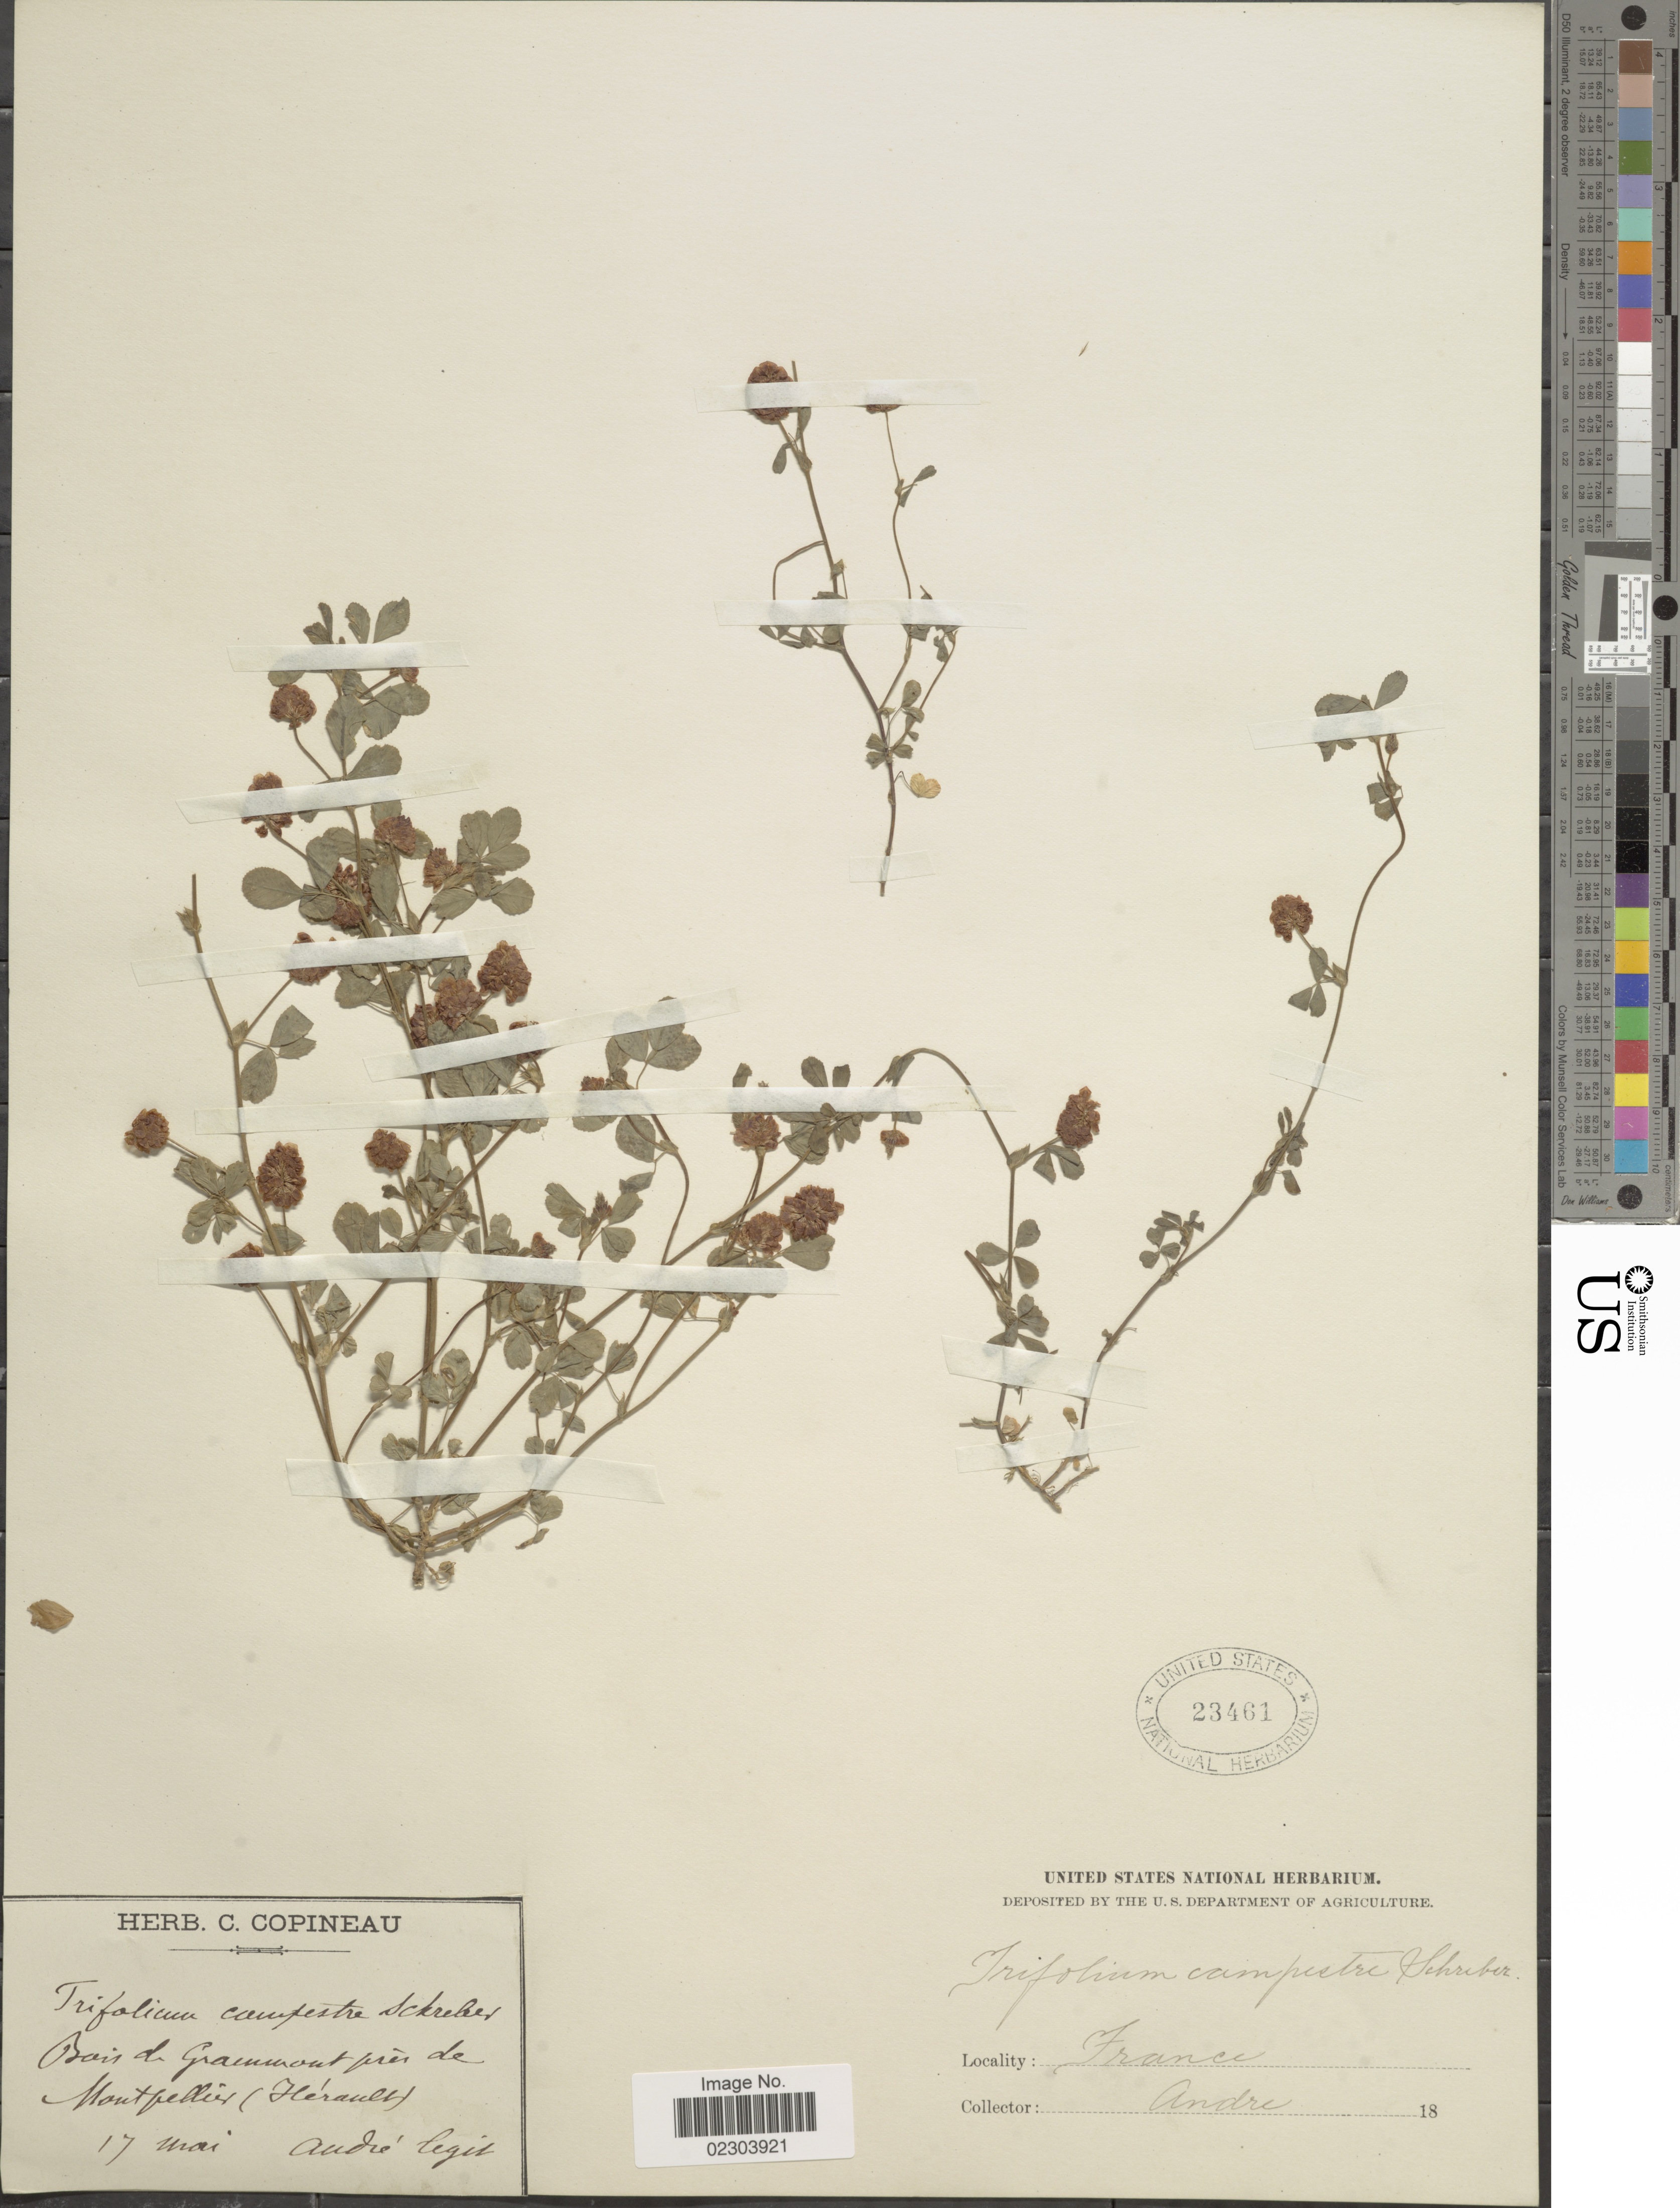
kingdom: Plantae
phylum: Tracheophyta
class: Magnoliopsida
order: Fabales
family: Fabaceae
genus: Trifolium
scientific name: Trifolium campestre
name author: Schreb.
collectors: André, --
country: France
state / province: Occitanie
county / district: Hérault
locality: Bois de Granmont pres de Montpellier (Herault) [interpreted]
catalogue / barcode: US 23461